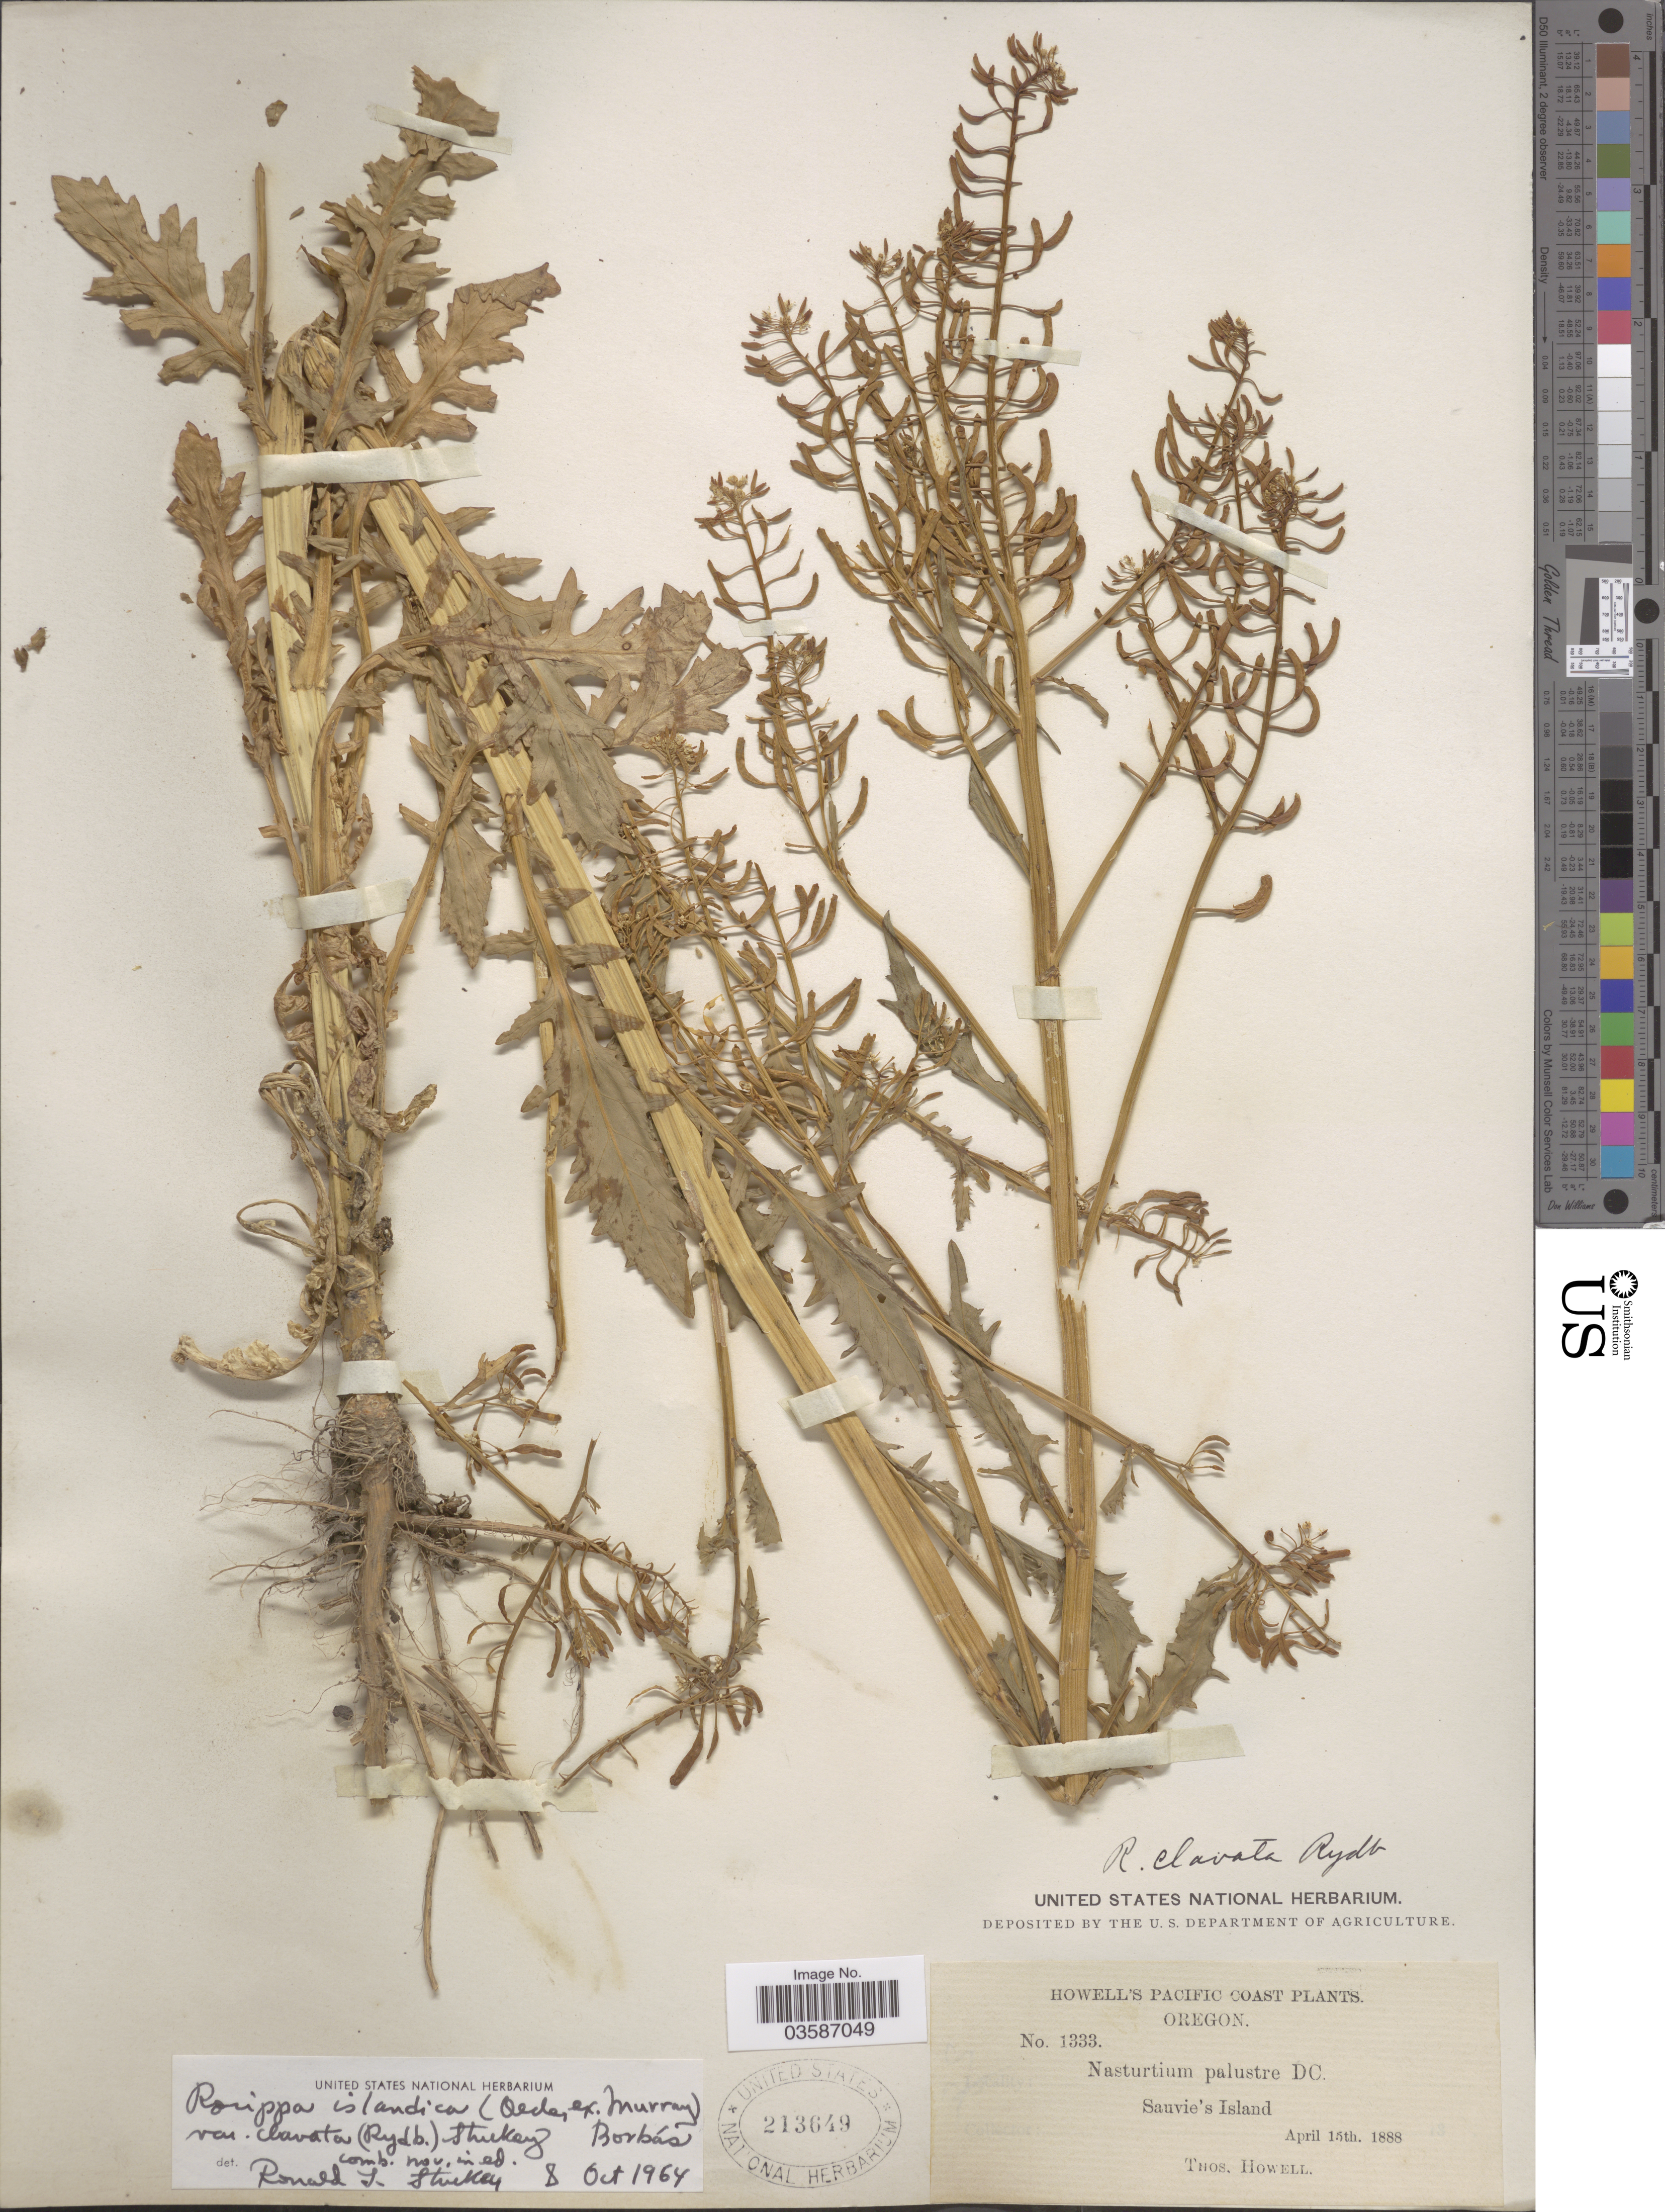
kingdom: Plantae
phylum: Tracheophyta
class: Magnoliopsida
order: Brassicales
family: Brassicaceae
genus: Rorippa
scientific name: Rorippa islandica var. clavata (Rydb.) Stuckey comb. nov., ined. 1965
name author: (Rydb.) Stuckey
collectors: T. Howell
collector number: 1333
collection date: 1888-04-15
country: United States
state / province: Oregon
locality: Pacific Coast. Sauvie's Island.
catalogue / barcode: US 213649